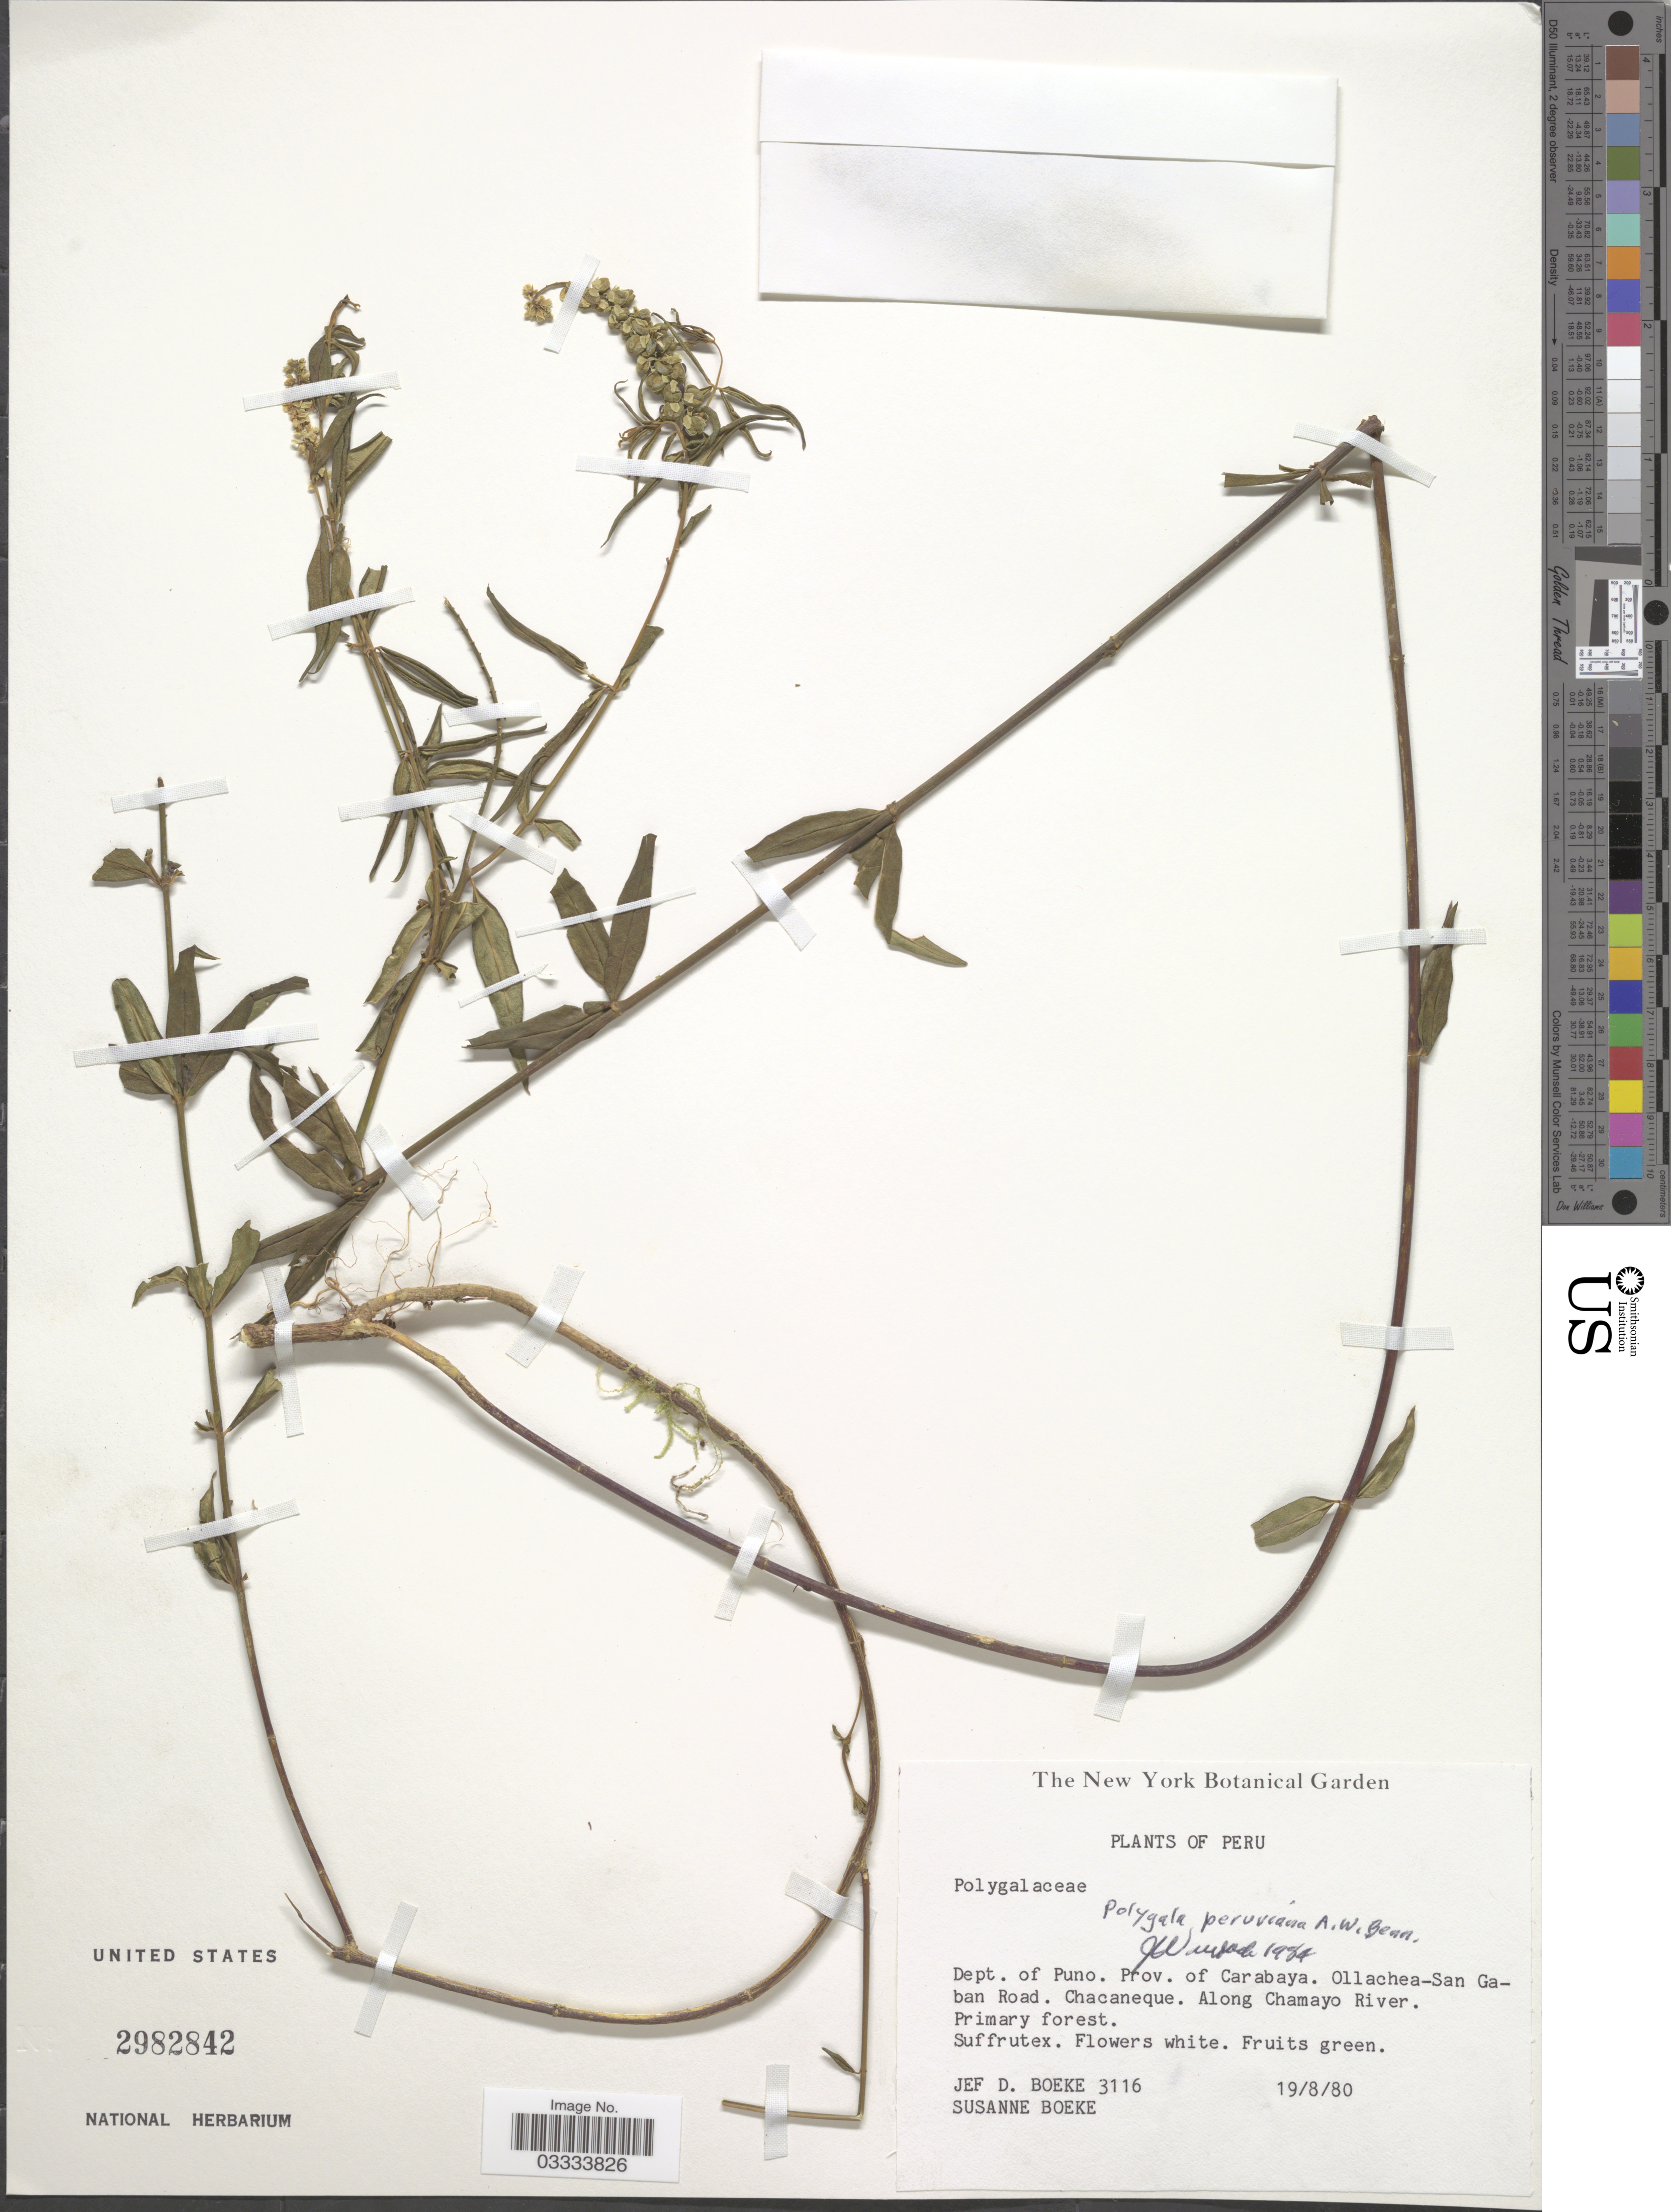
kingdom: Plantae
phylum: Tracheophyta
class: Magnoliopsida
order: Fabales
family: Polygalaceae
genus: Polygala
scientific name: Polygala nemoralis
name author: A.W. Benn.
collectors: J. Boeke & S. Boeke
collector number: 3116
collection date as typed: Transcribed d/m/y: 19/8/80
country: Peru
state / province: Puno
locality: Dept. of Puno. Prov. of Carabaya. Ollachea-San Gaban Road. Chacaneque. Along Chamayo River.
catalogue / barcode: US 2982842